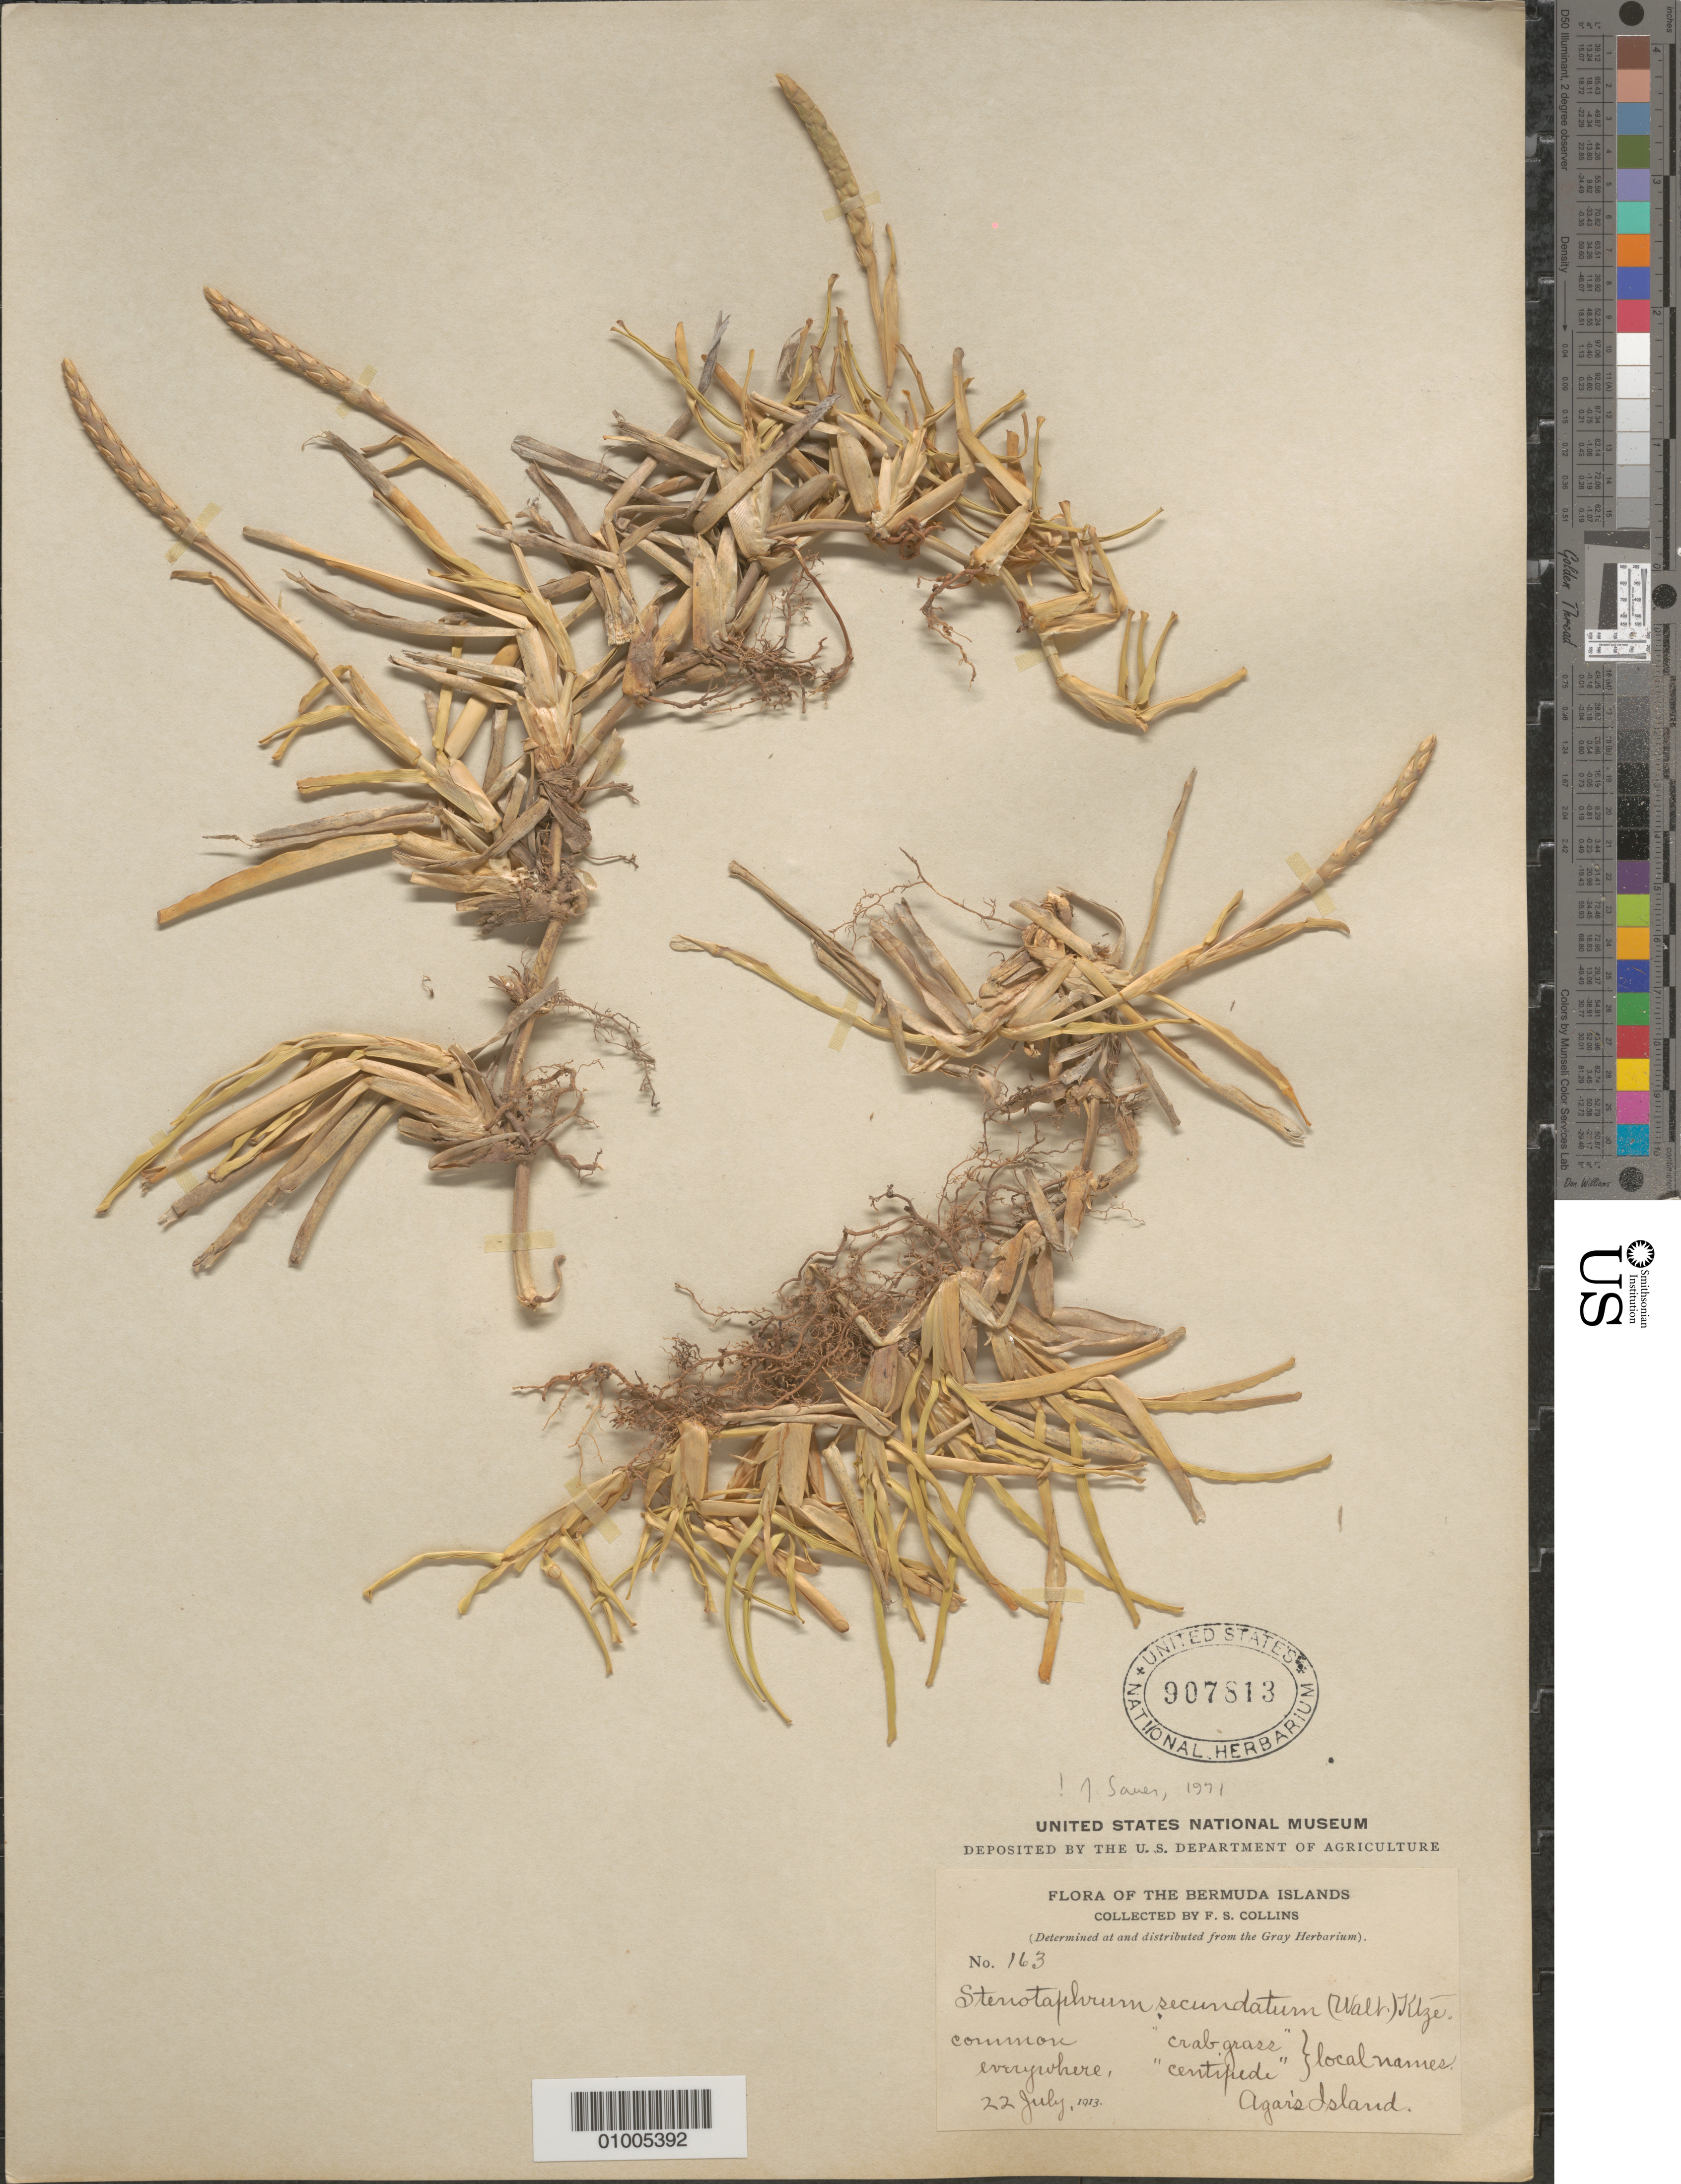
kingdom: Plantae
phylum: Tracheophyta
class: Liliopsida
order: Poales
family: Poaceae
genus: Stenotaphrum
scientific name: Stenotaphrum secundatum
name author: (Walter) Kuntze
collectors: F. Collins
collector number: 163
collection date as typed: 22 Jul 1913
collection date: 1913-07-22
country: Bermuda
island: Bermuda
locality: common, everywhere, Agar's Island.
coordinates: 0 N, 0 E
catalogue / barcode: US 907813